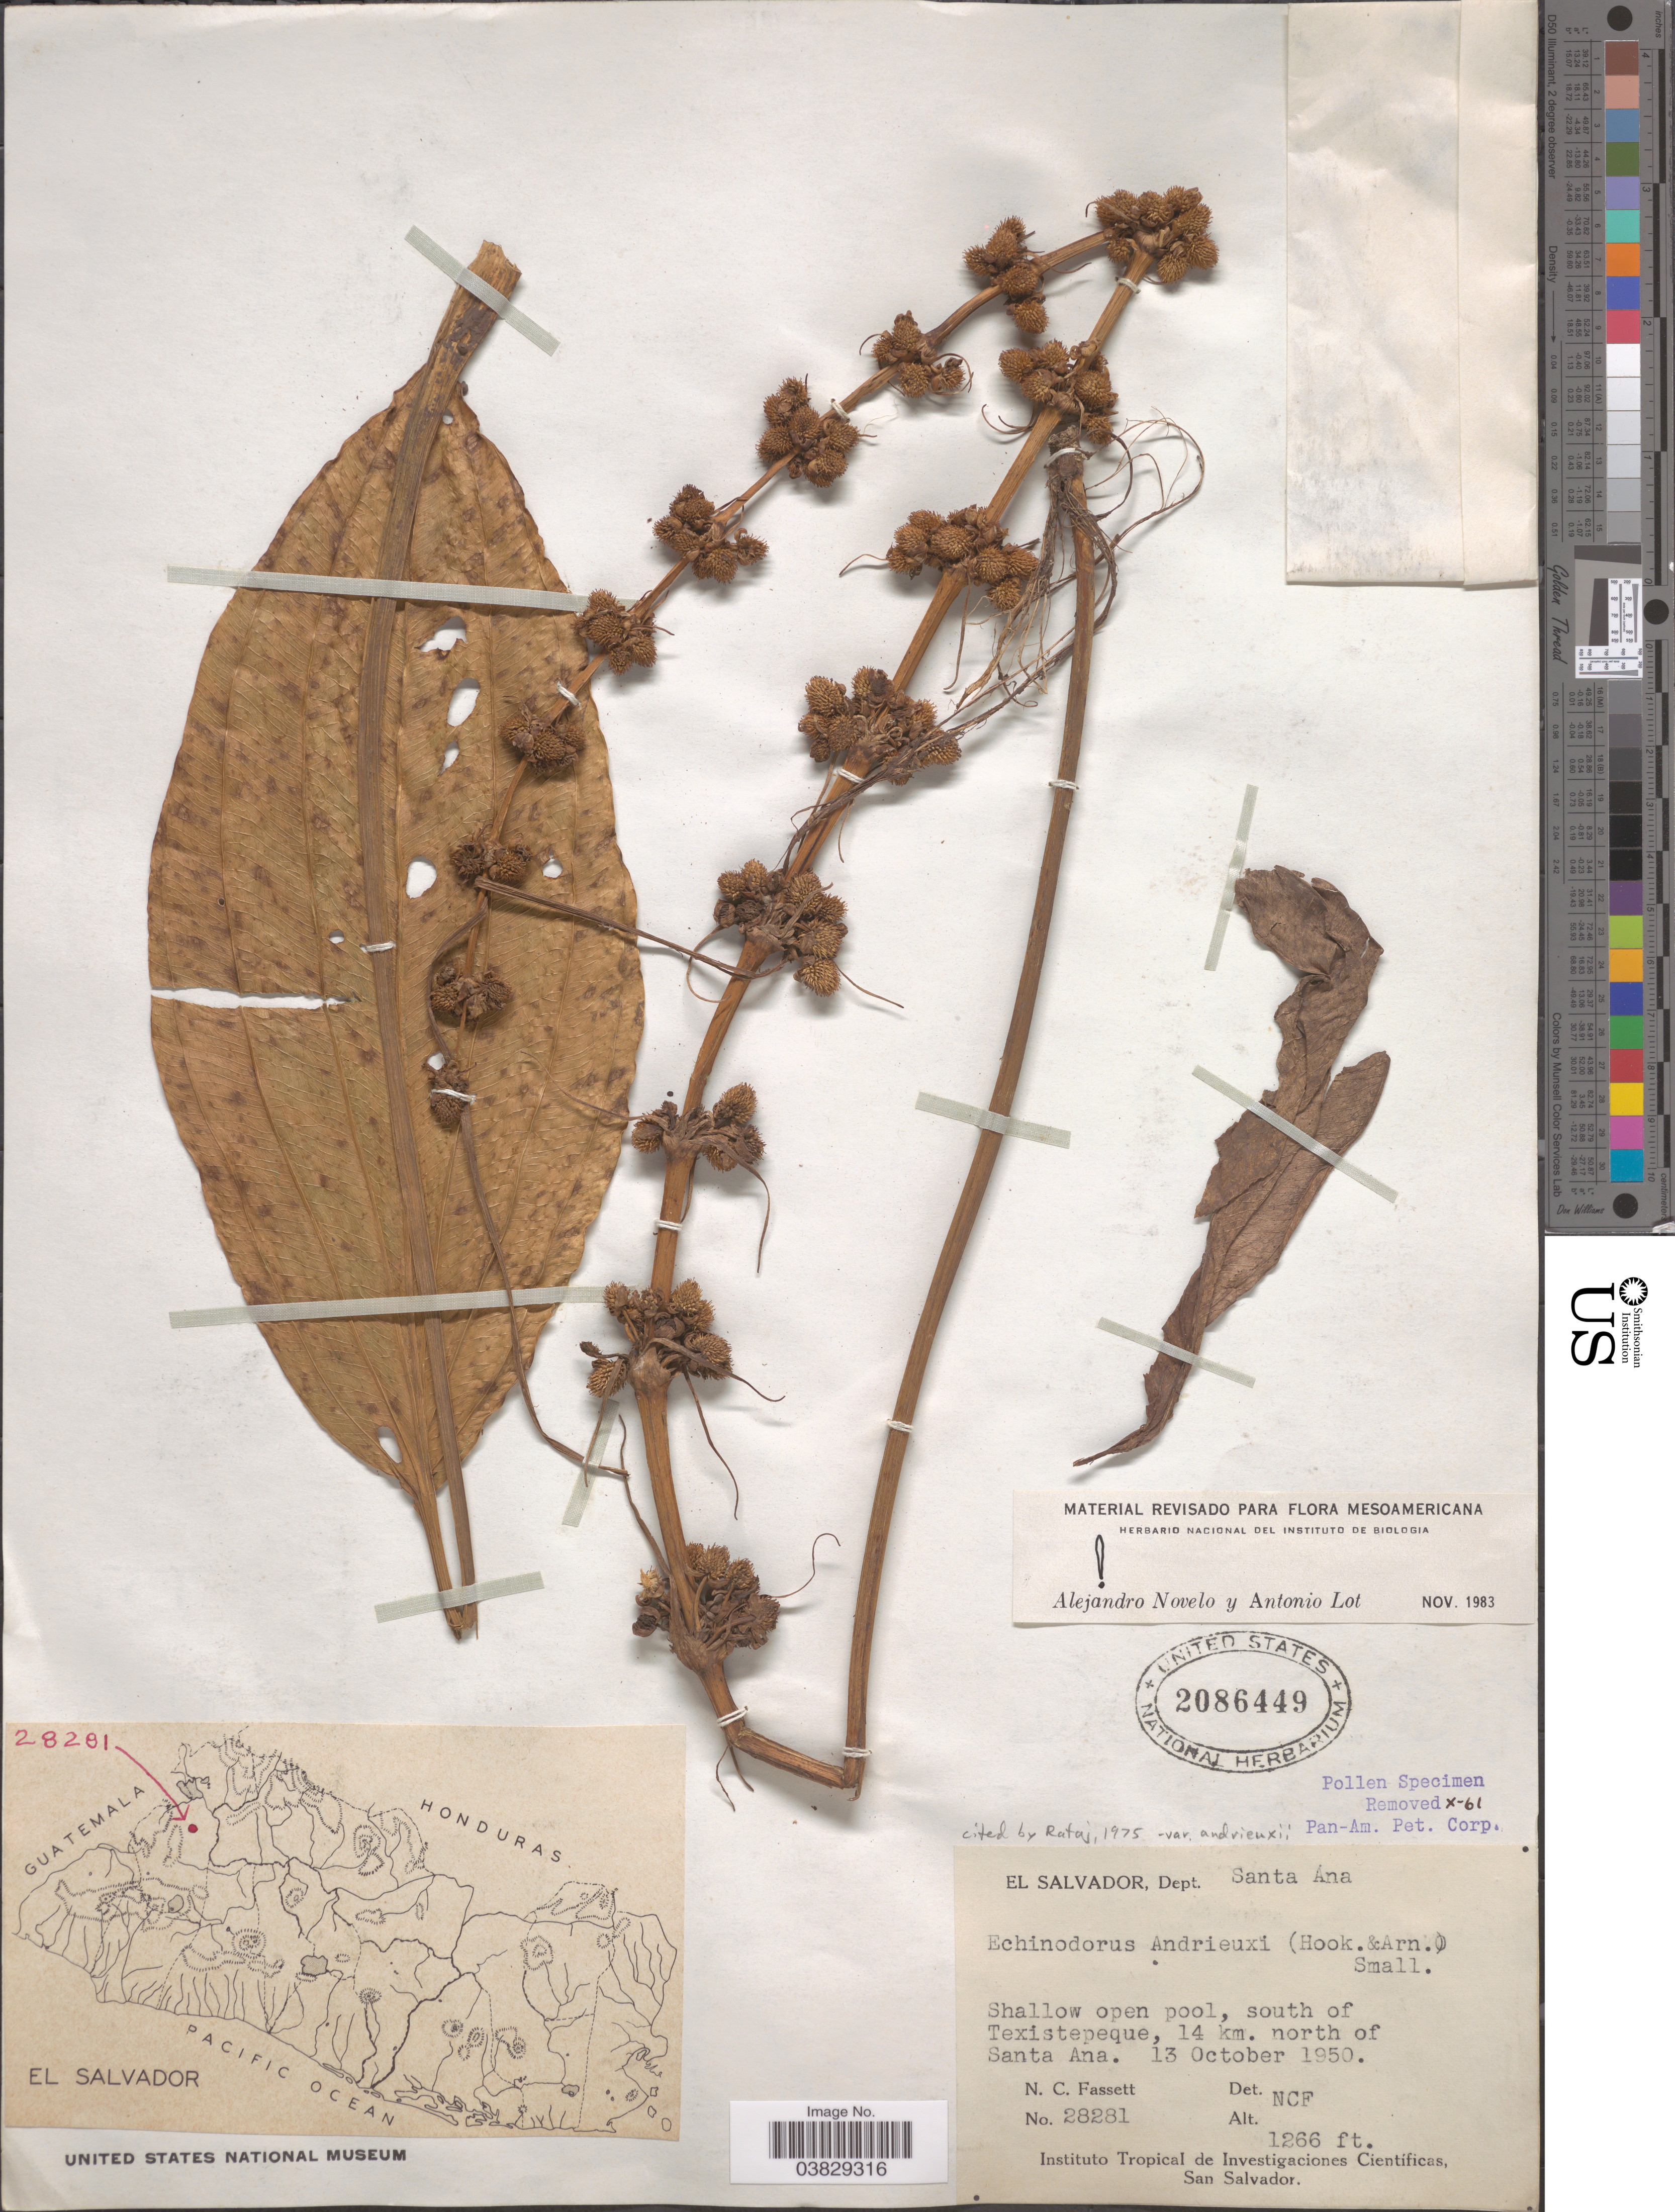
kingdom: Plantae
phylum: Tracheophyta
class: Liliopsida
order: Alismatales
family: Alismataceae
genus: Echinodorus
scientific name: Echinodorus andrieuxii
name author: (Hook. & Arn.) Small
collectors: C. Fassett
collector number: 28281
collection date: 1950-10-13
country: El Salvador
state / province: Santa Ana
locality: Dept. Santa Ana. South of Texistepeque, 14 km. north of Santa Ana.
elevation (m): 386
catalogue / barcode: US 2086449